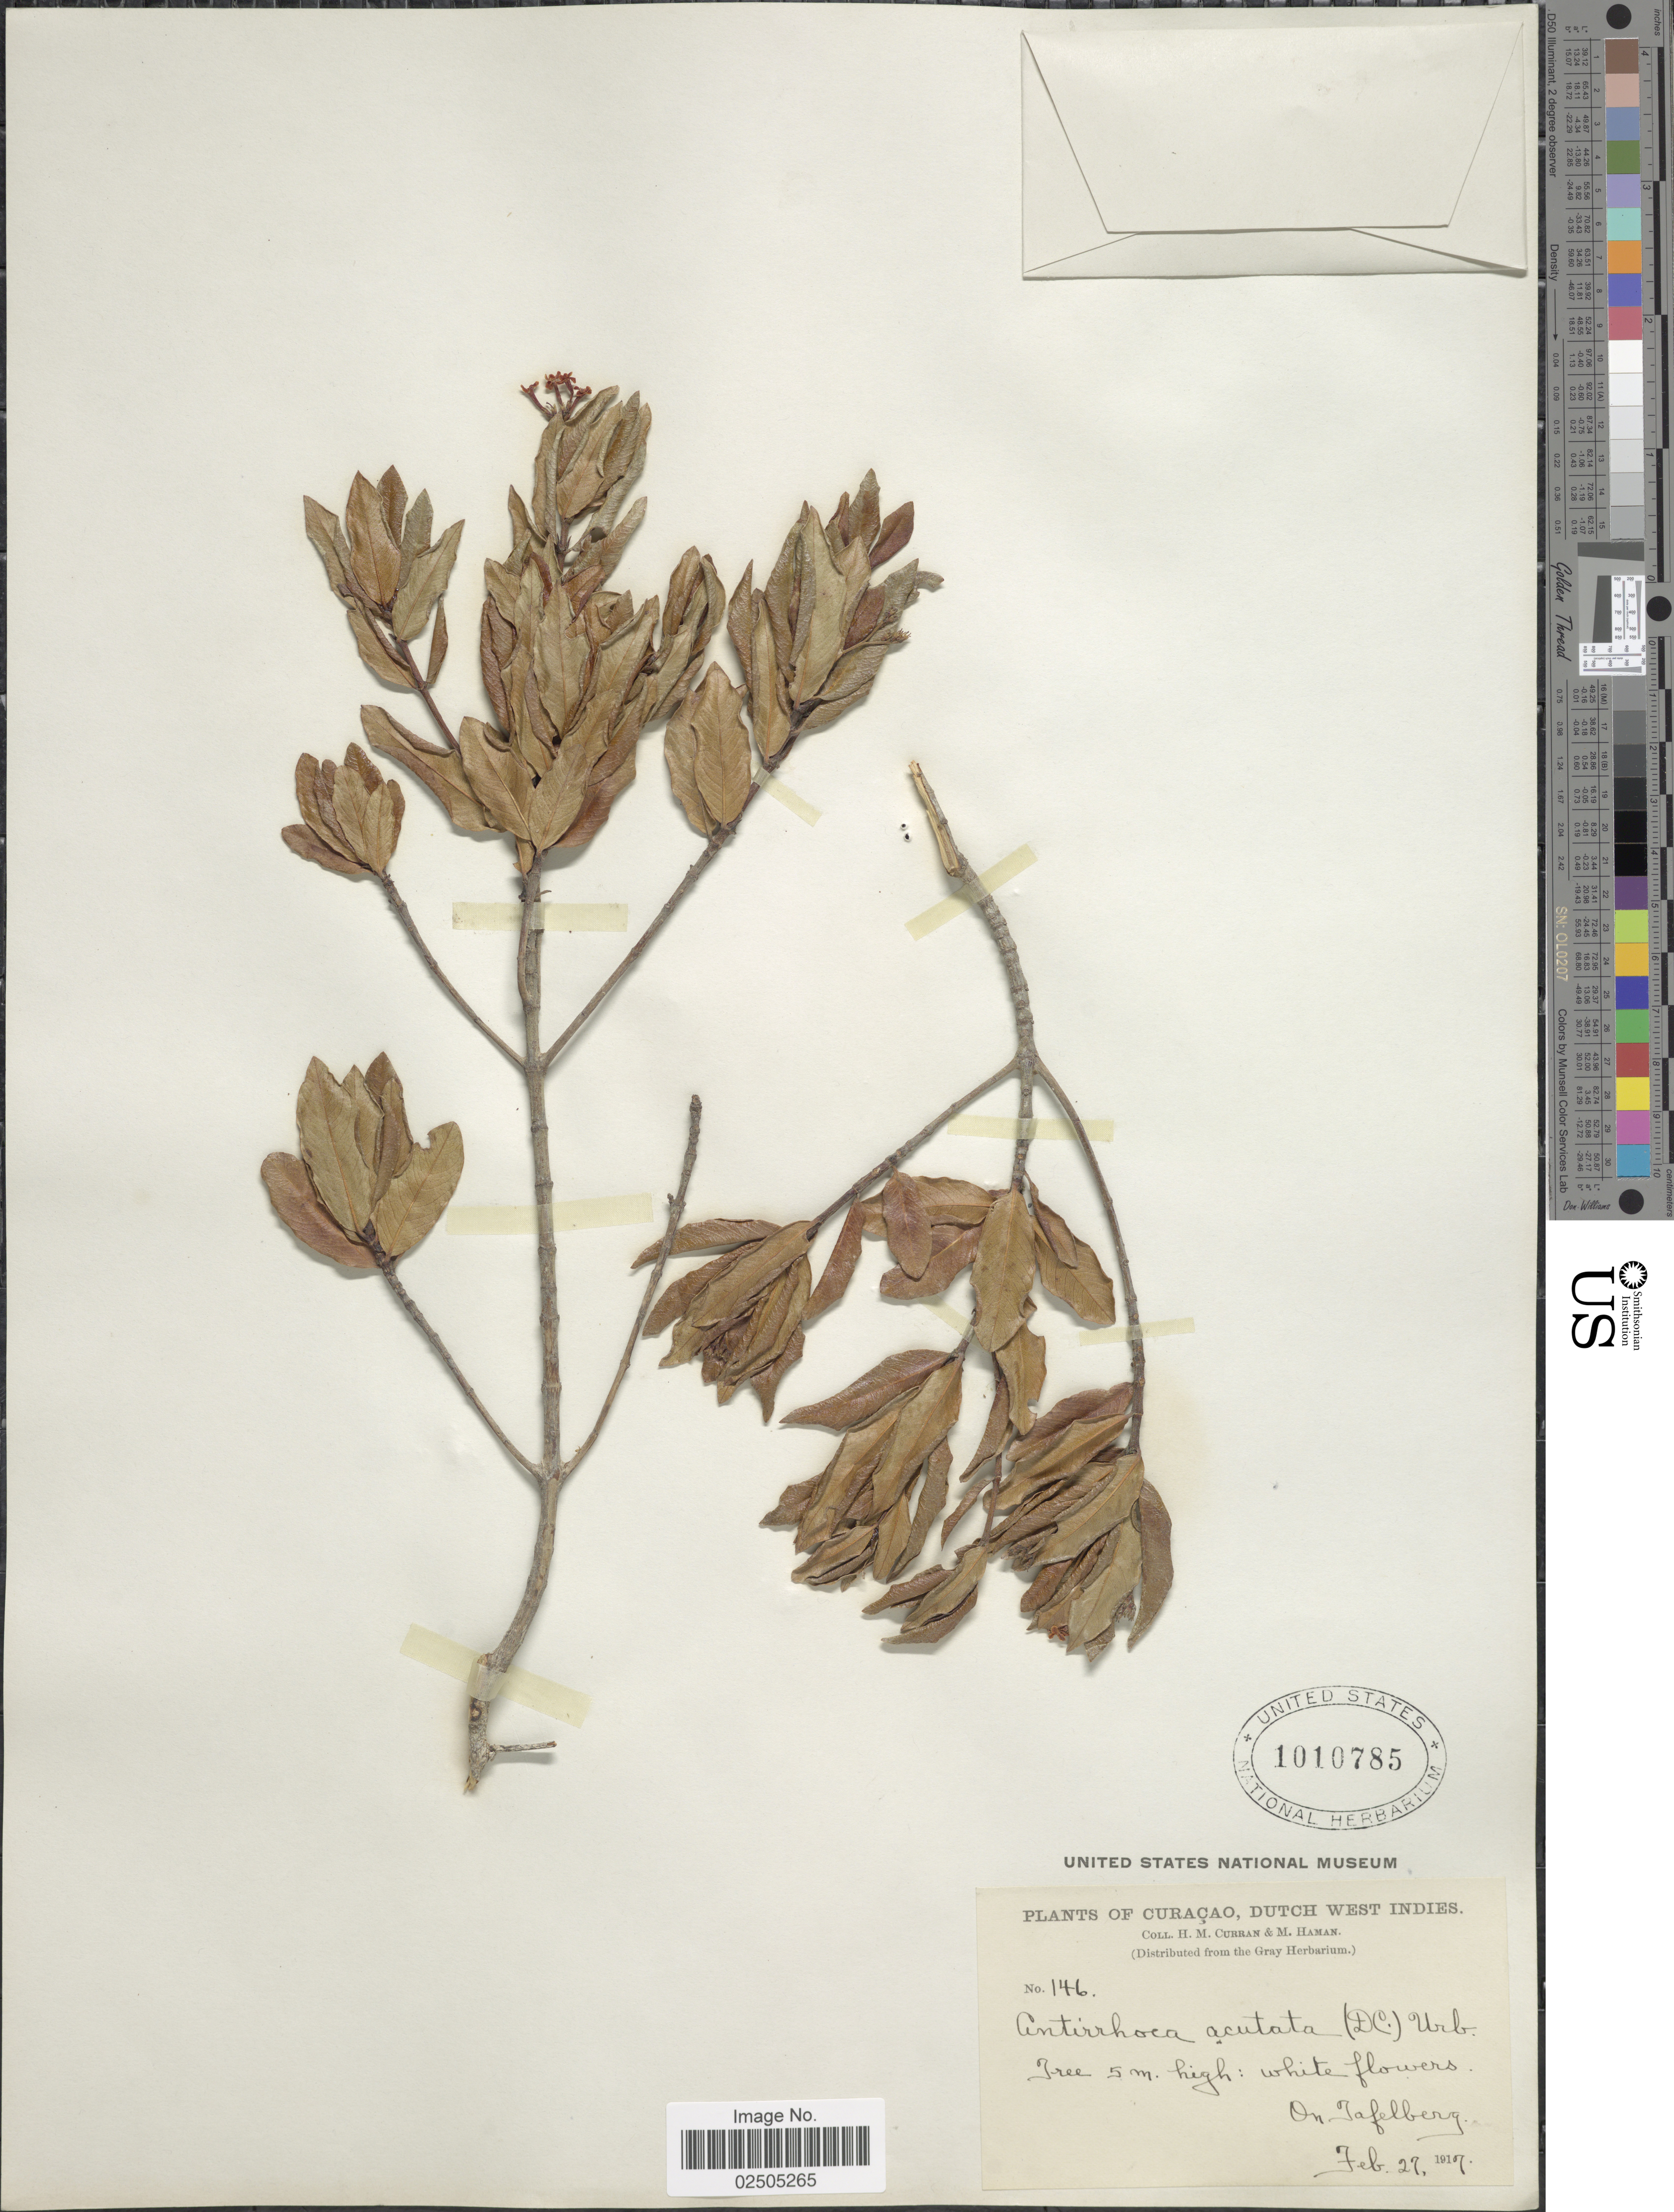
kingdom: Plantae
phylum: Tracheophyta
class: Magnoliopsida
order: Gentianales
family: Rubiaceae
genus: Antirrhoea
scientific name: Antirrhoea acutata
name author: (DC.) Urb.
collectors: H. M. Curran & M. Haman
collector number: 146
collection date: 1917-02-27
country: Curaçao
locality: Dutch West Indies, On Tafelberg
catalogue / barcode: US 1010785